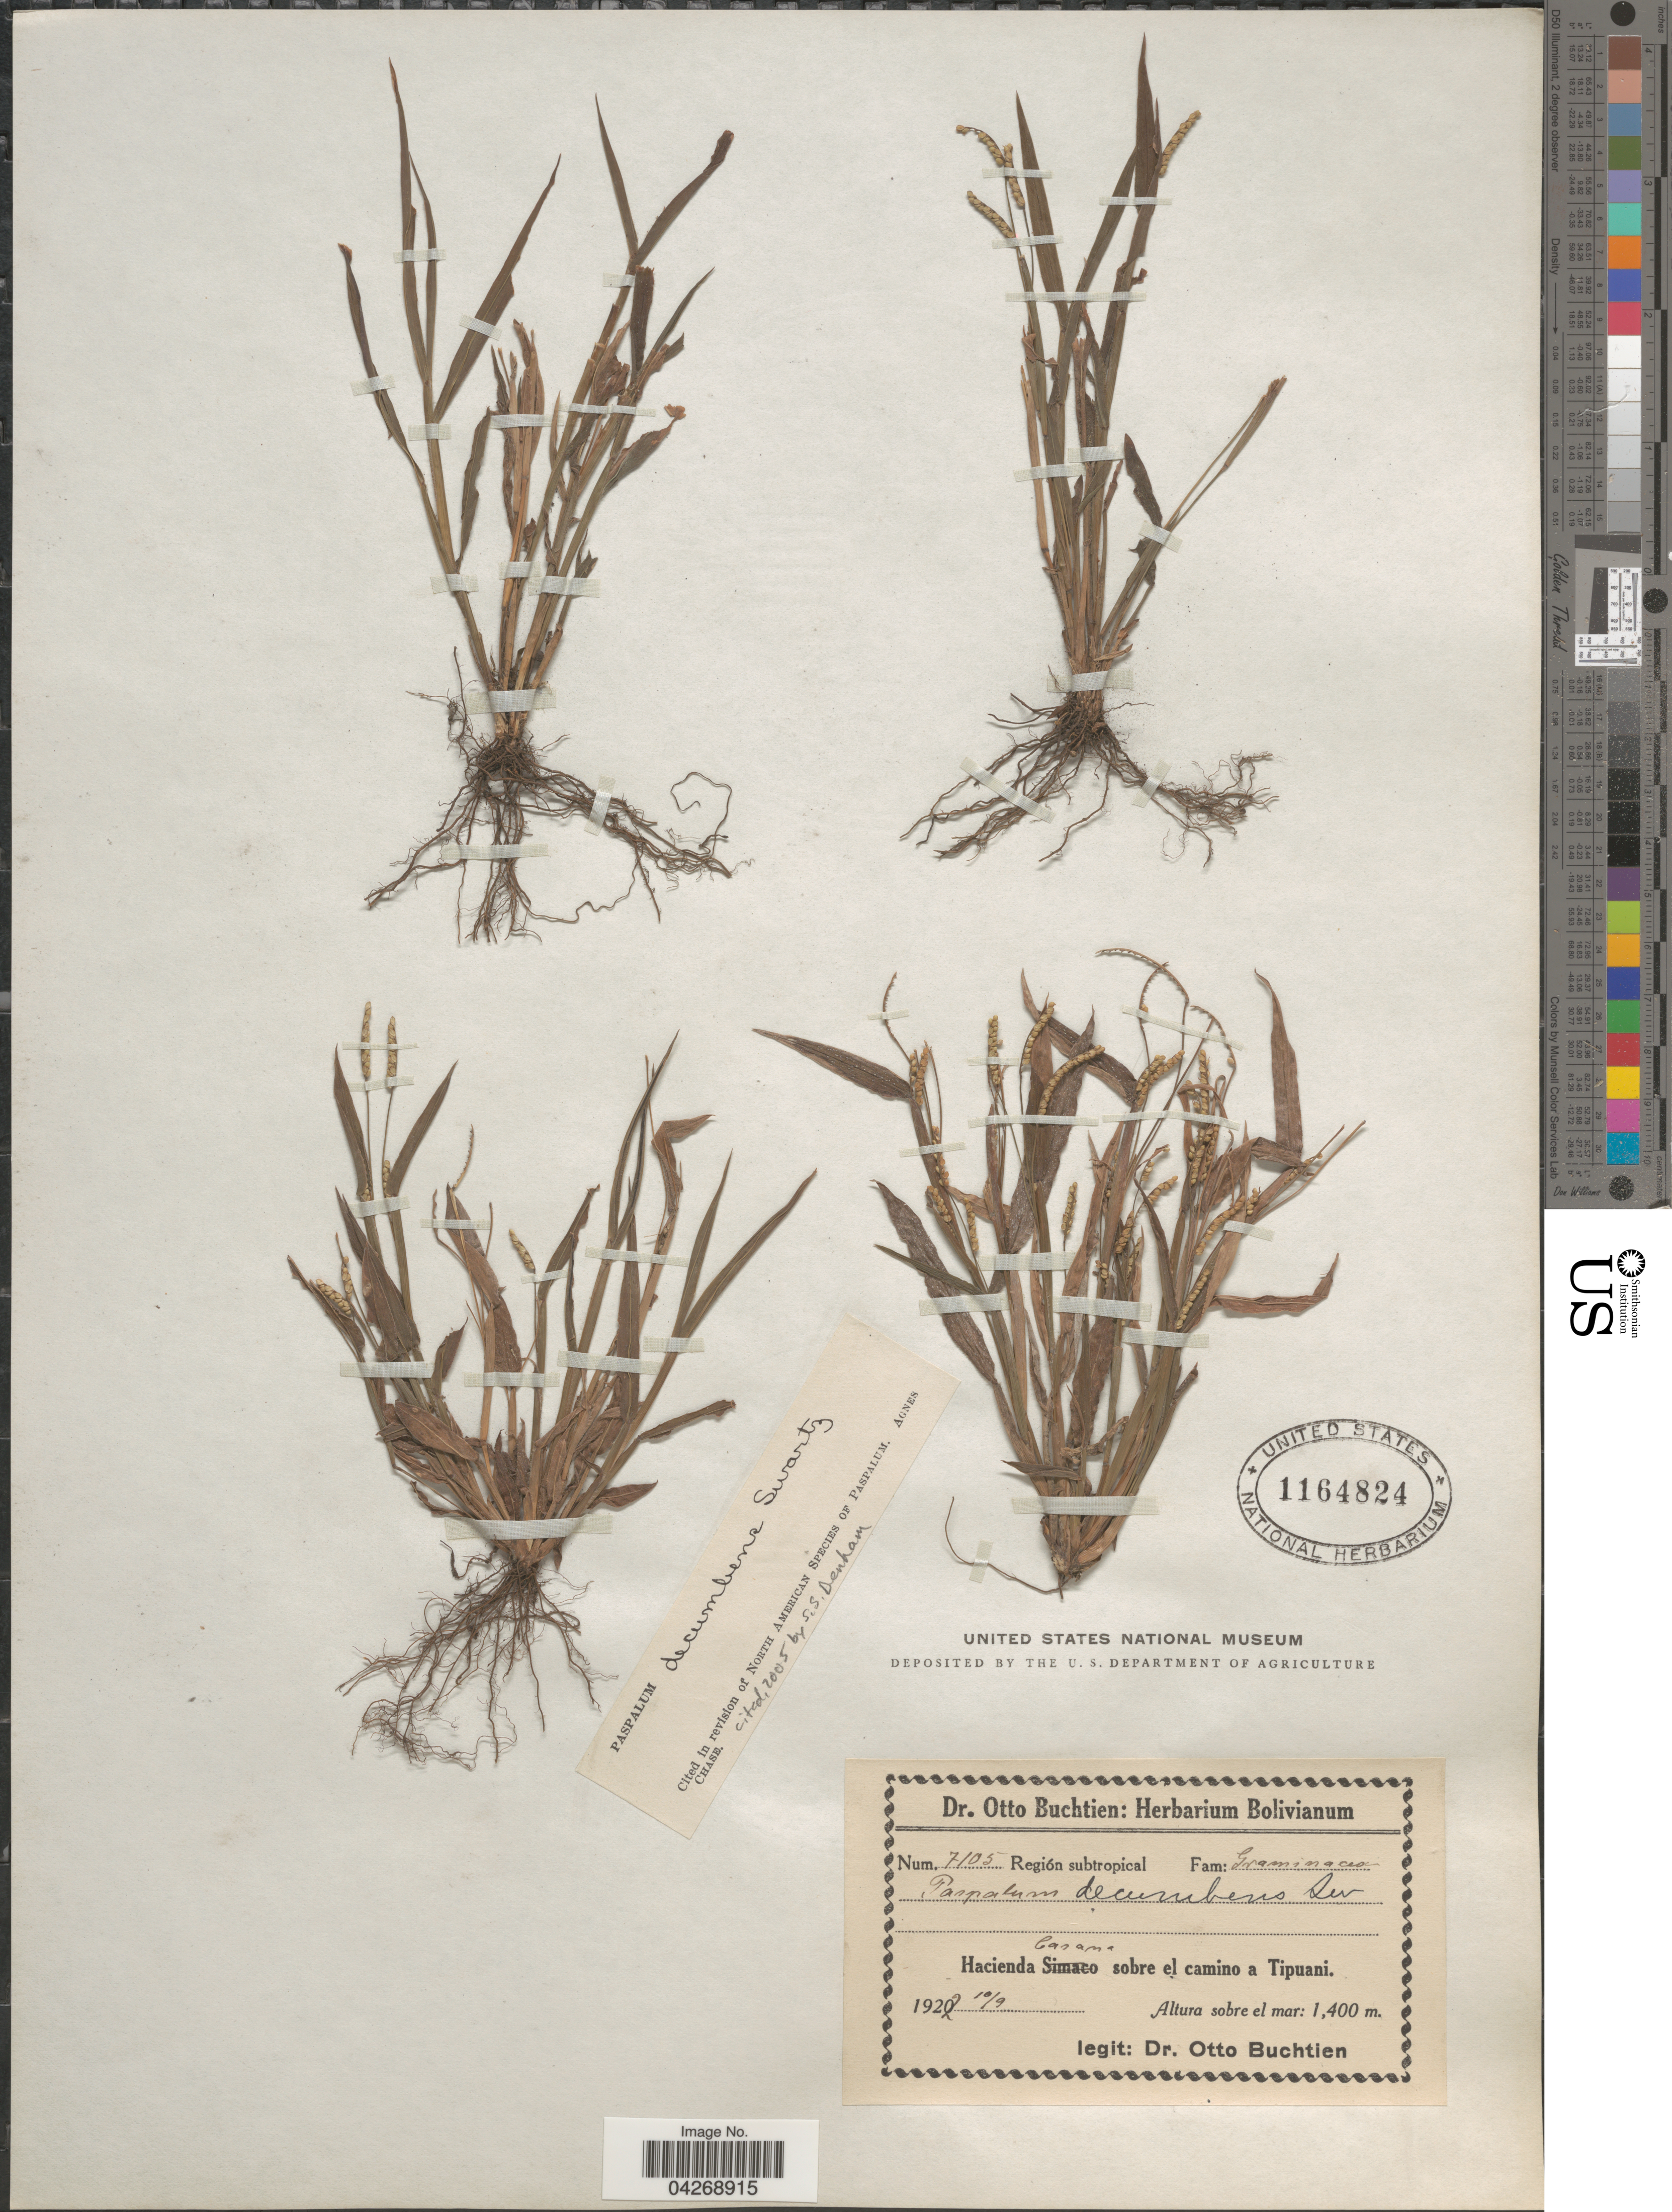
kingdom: Plantae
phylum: Tracheophyta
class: Liliopsida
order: Poales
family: Poaceae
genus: Paspalum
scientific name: Paspalum decumbens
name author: Sw.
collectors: O. Buchtien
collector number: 7105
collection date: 1922-09-10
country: Bolivia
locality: Región subtropical. Hacienda Casana sobre el camino a Tipuani.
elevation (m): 1400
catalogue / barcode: US 1164824